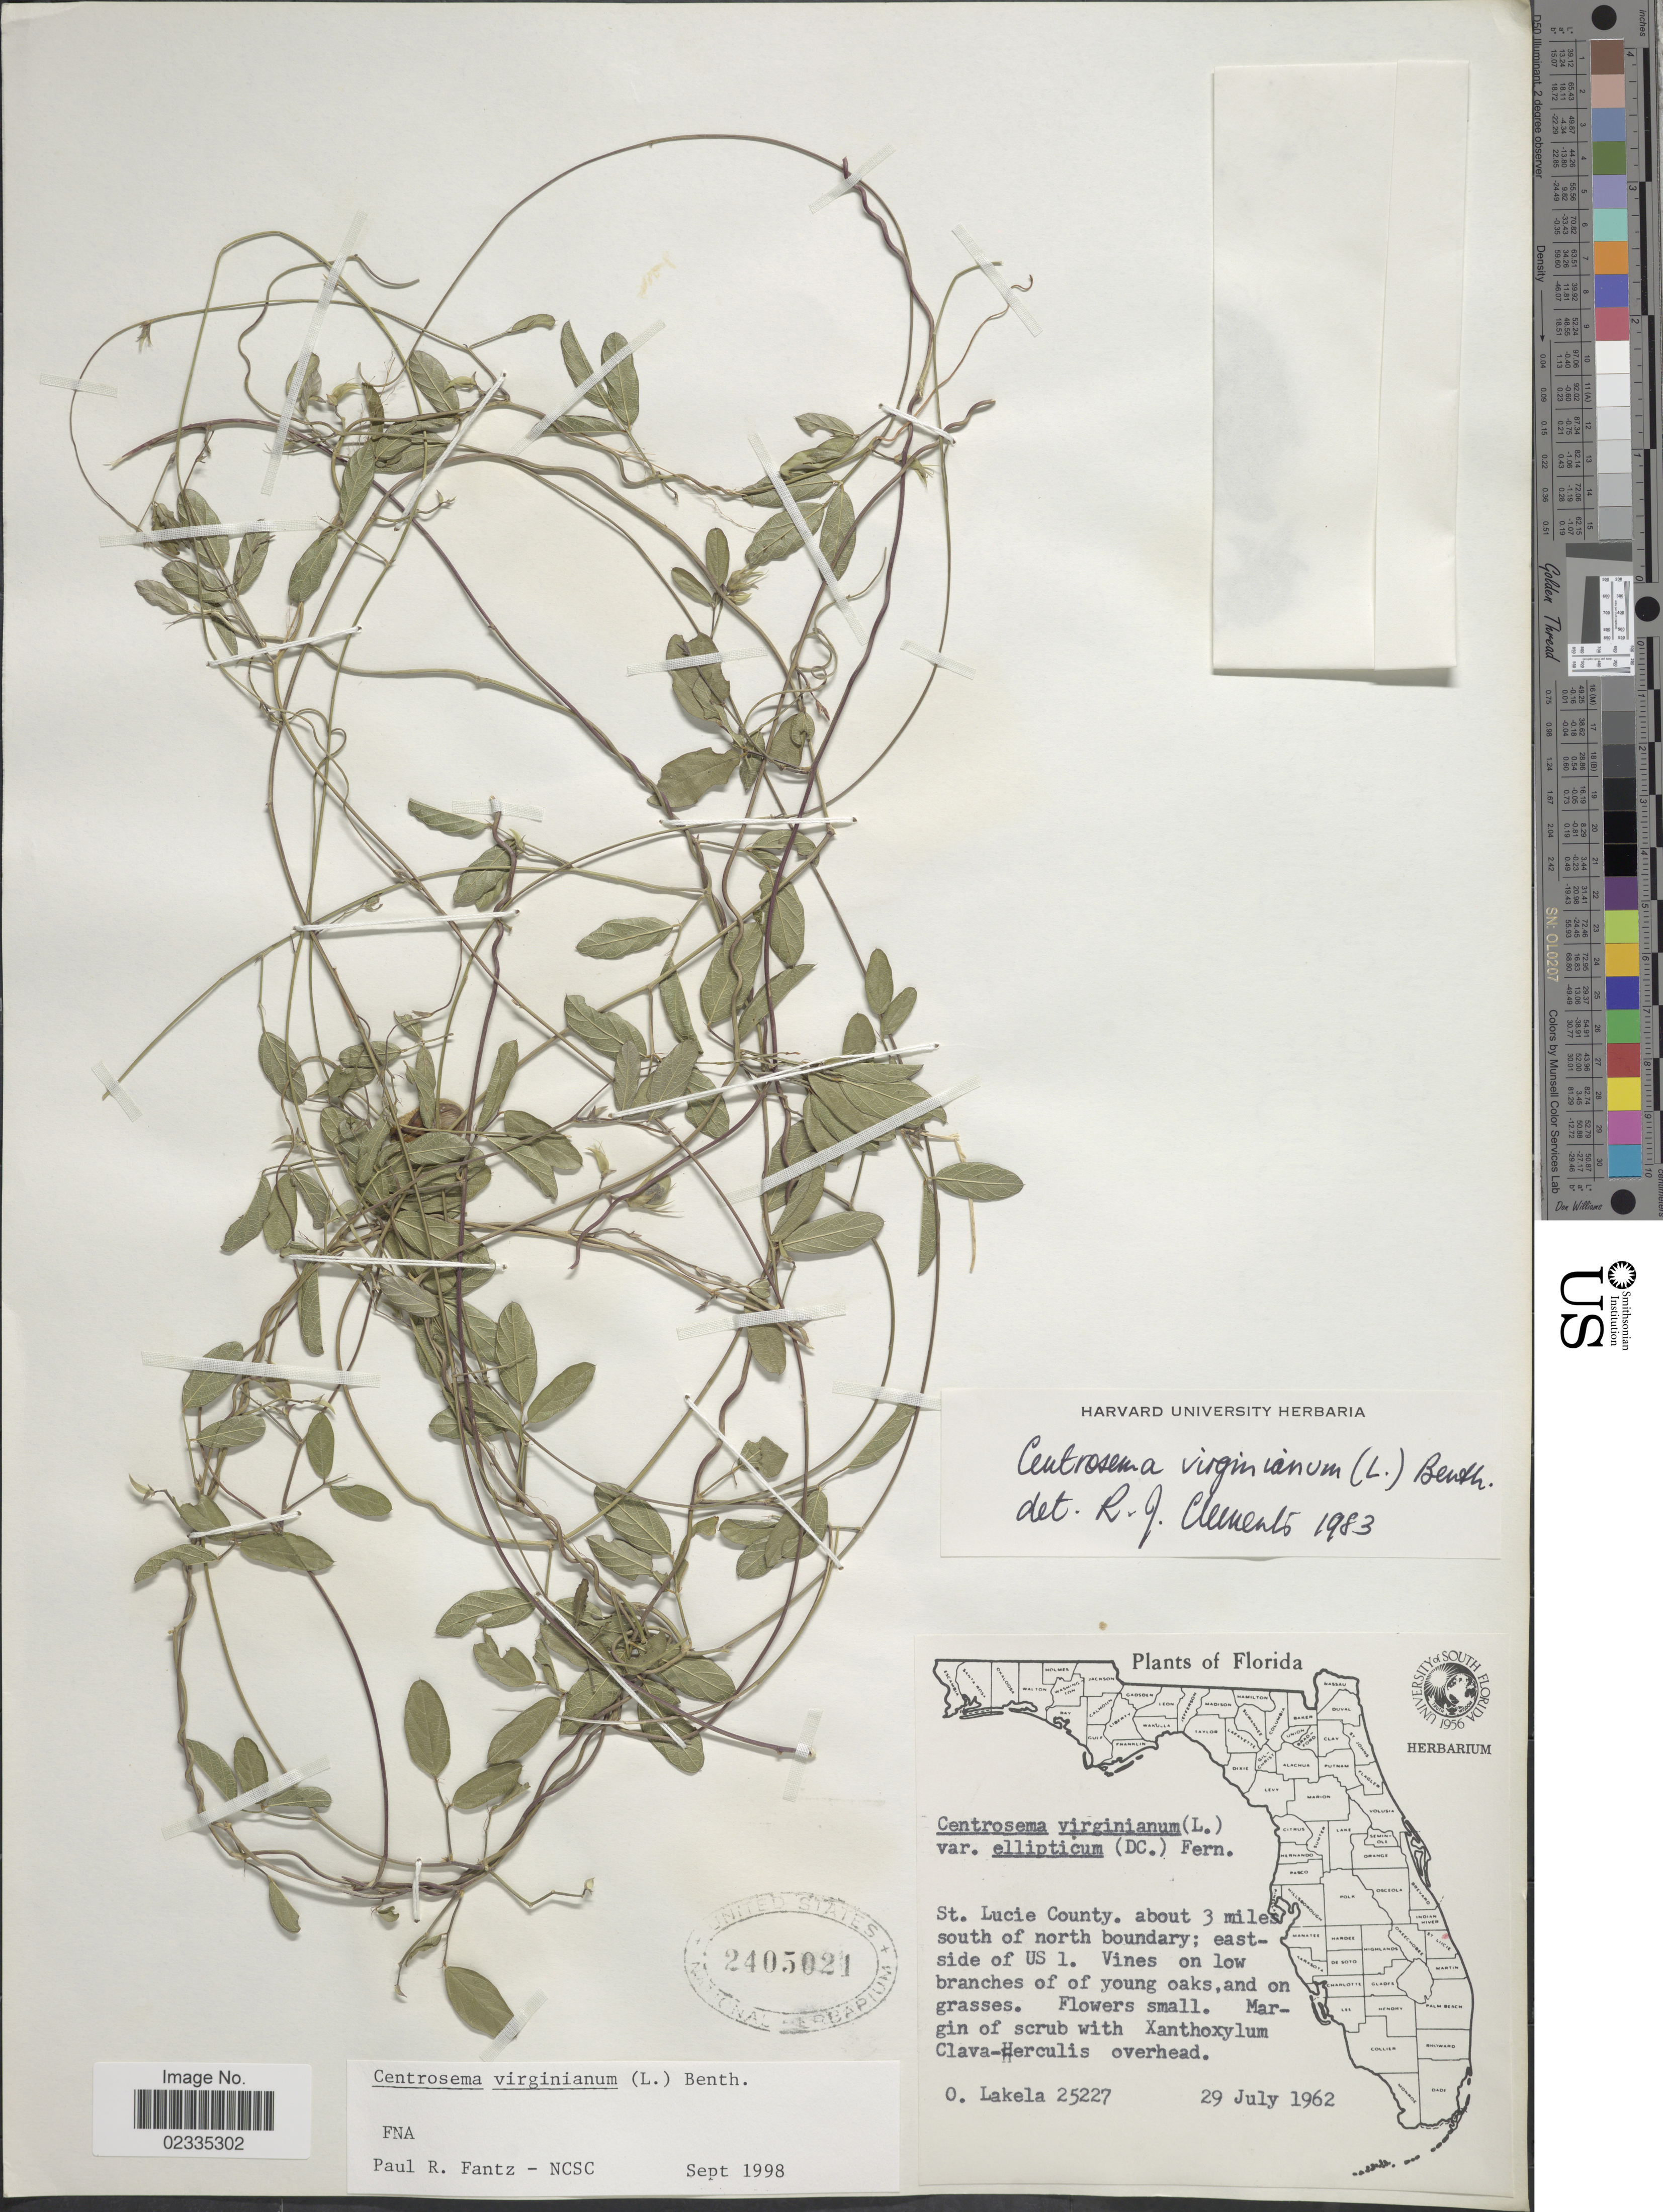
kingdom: Plantae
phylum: Tracheophyta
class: Magnoliopsida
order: Fabales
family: Fabaceae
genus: Centrosema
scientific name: Centrosema virginianum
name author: (L.) Benth.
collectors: O. Lakela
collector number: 25227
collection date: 1962-07-29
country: United States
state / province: Florida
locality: St. Lucie County, about 3 mi. south of north boundary, east side of US 1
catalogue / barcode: US 2405021